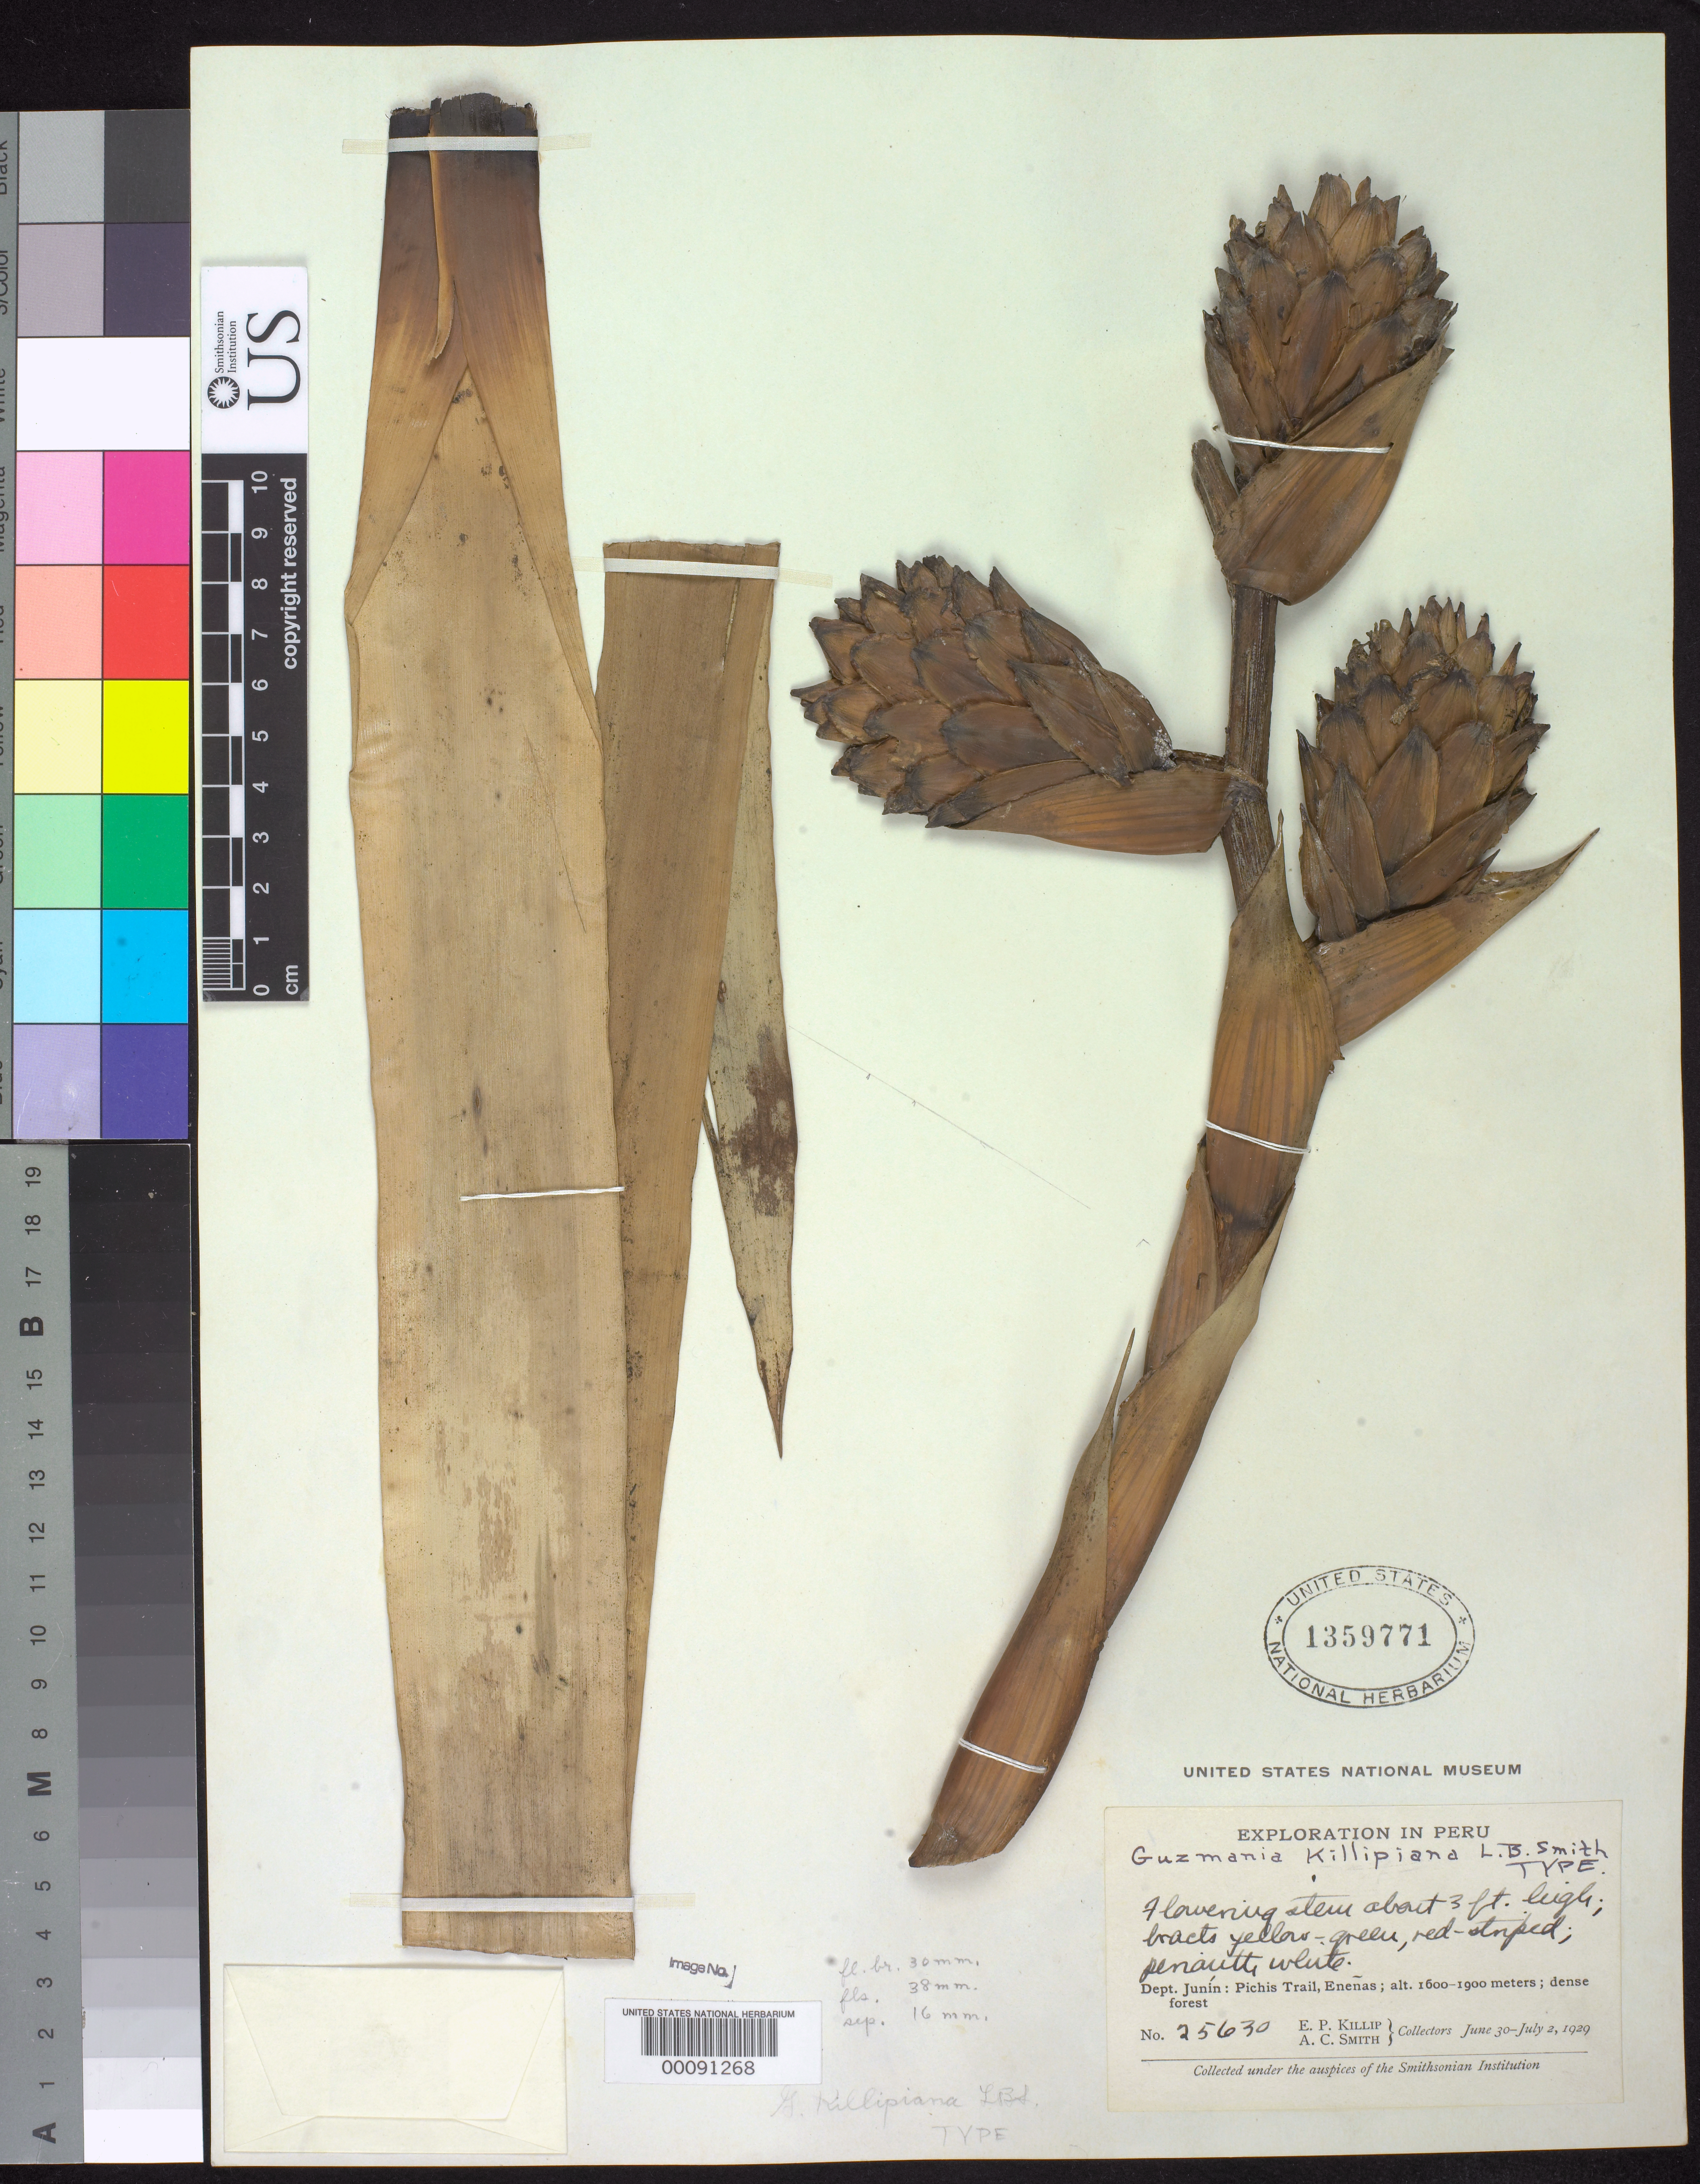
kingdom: Plantae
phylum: Tracheophyta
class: Liliopsida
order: Poales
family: Bromeliaceae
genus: Guzmania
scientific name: Guzmania killipiana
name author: L.B. Sm.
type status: Holotype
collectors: E. P. Killip & A. C. Smith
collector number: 25630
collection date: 1929-06-30/1929-07-02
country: Peru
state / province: Junín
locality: Dept. Junín: Pichis Trail, Eneñas.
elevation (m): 1600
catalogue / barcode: US 1359771